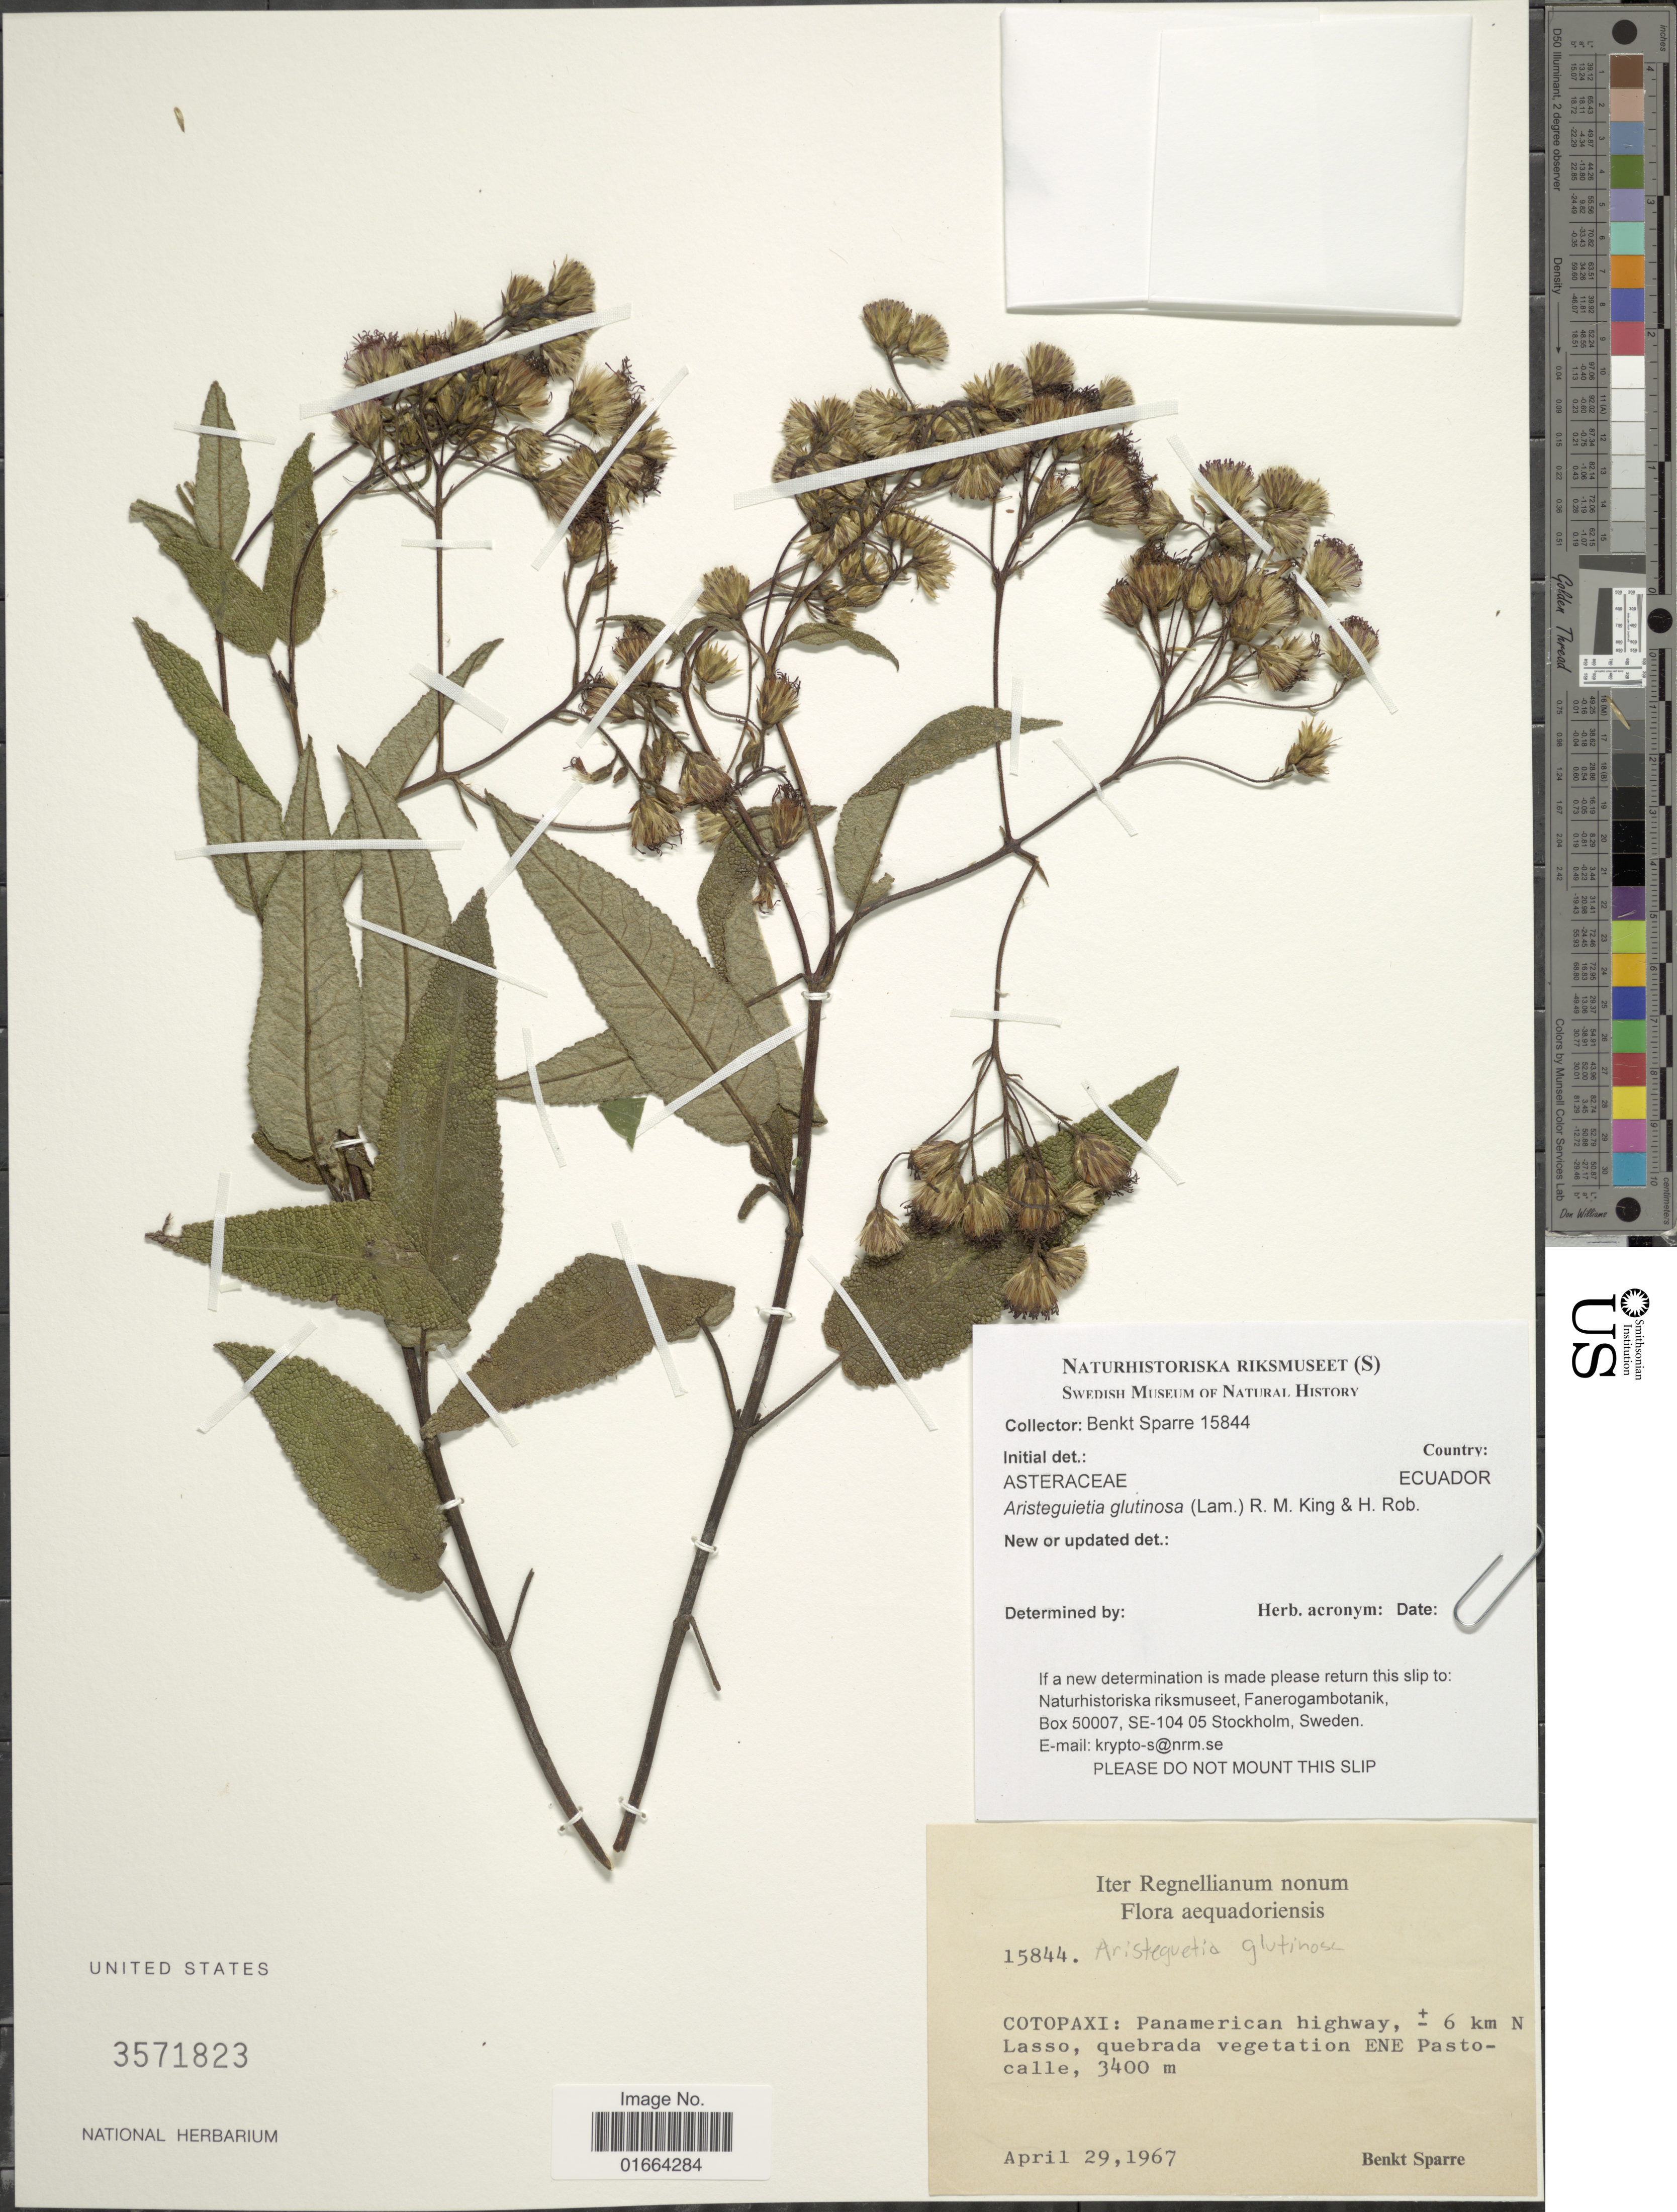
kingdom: Plantae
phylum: Tracheophyta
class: Magnoliopsida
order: Asterales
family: Asteraceae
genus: Aristeguietia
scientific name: Aristeguietia glutinosa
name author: (Lam.) R.M. King & H. Rob.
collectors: B. Sparre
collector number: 15844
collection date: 1967-04-29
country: Ecuador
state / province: Cotopaxi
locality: Panamerican highway, ± 6 km N Lasso, quebrada vegetation ENE Pastocalle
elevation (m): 3400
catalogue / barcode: US 3571823